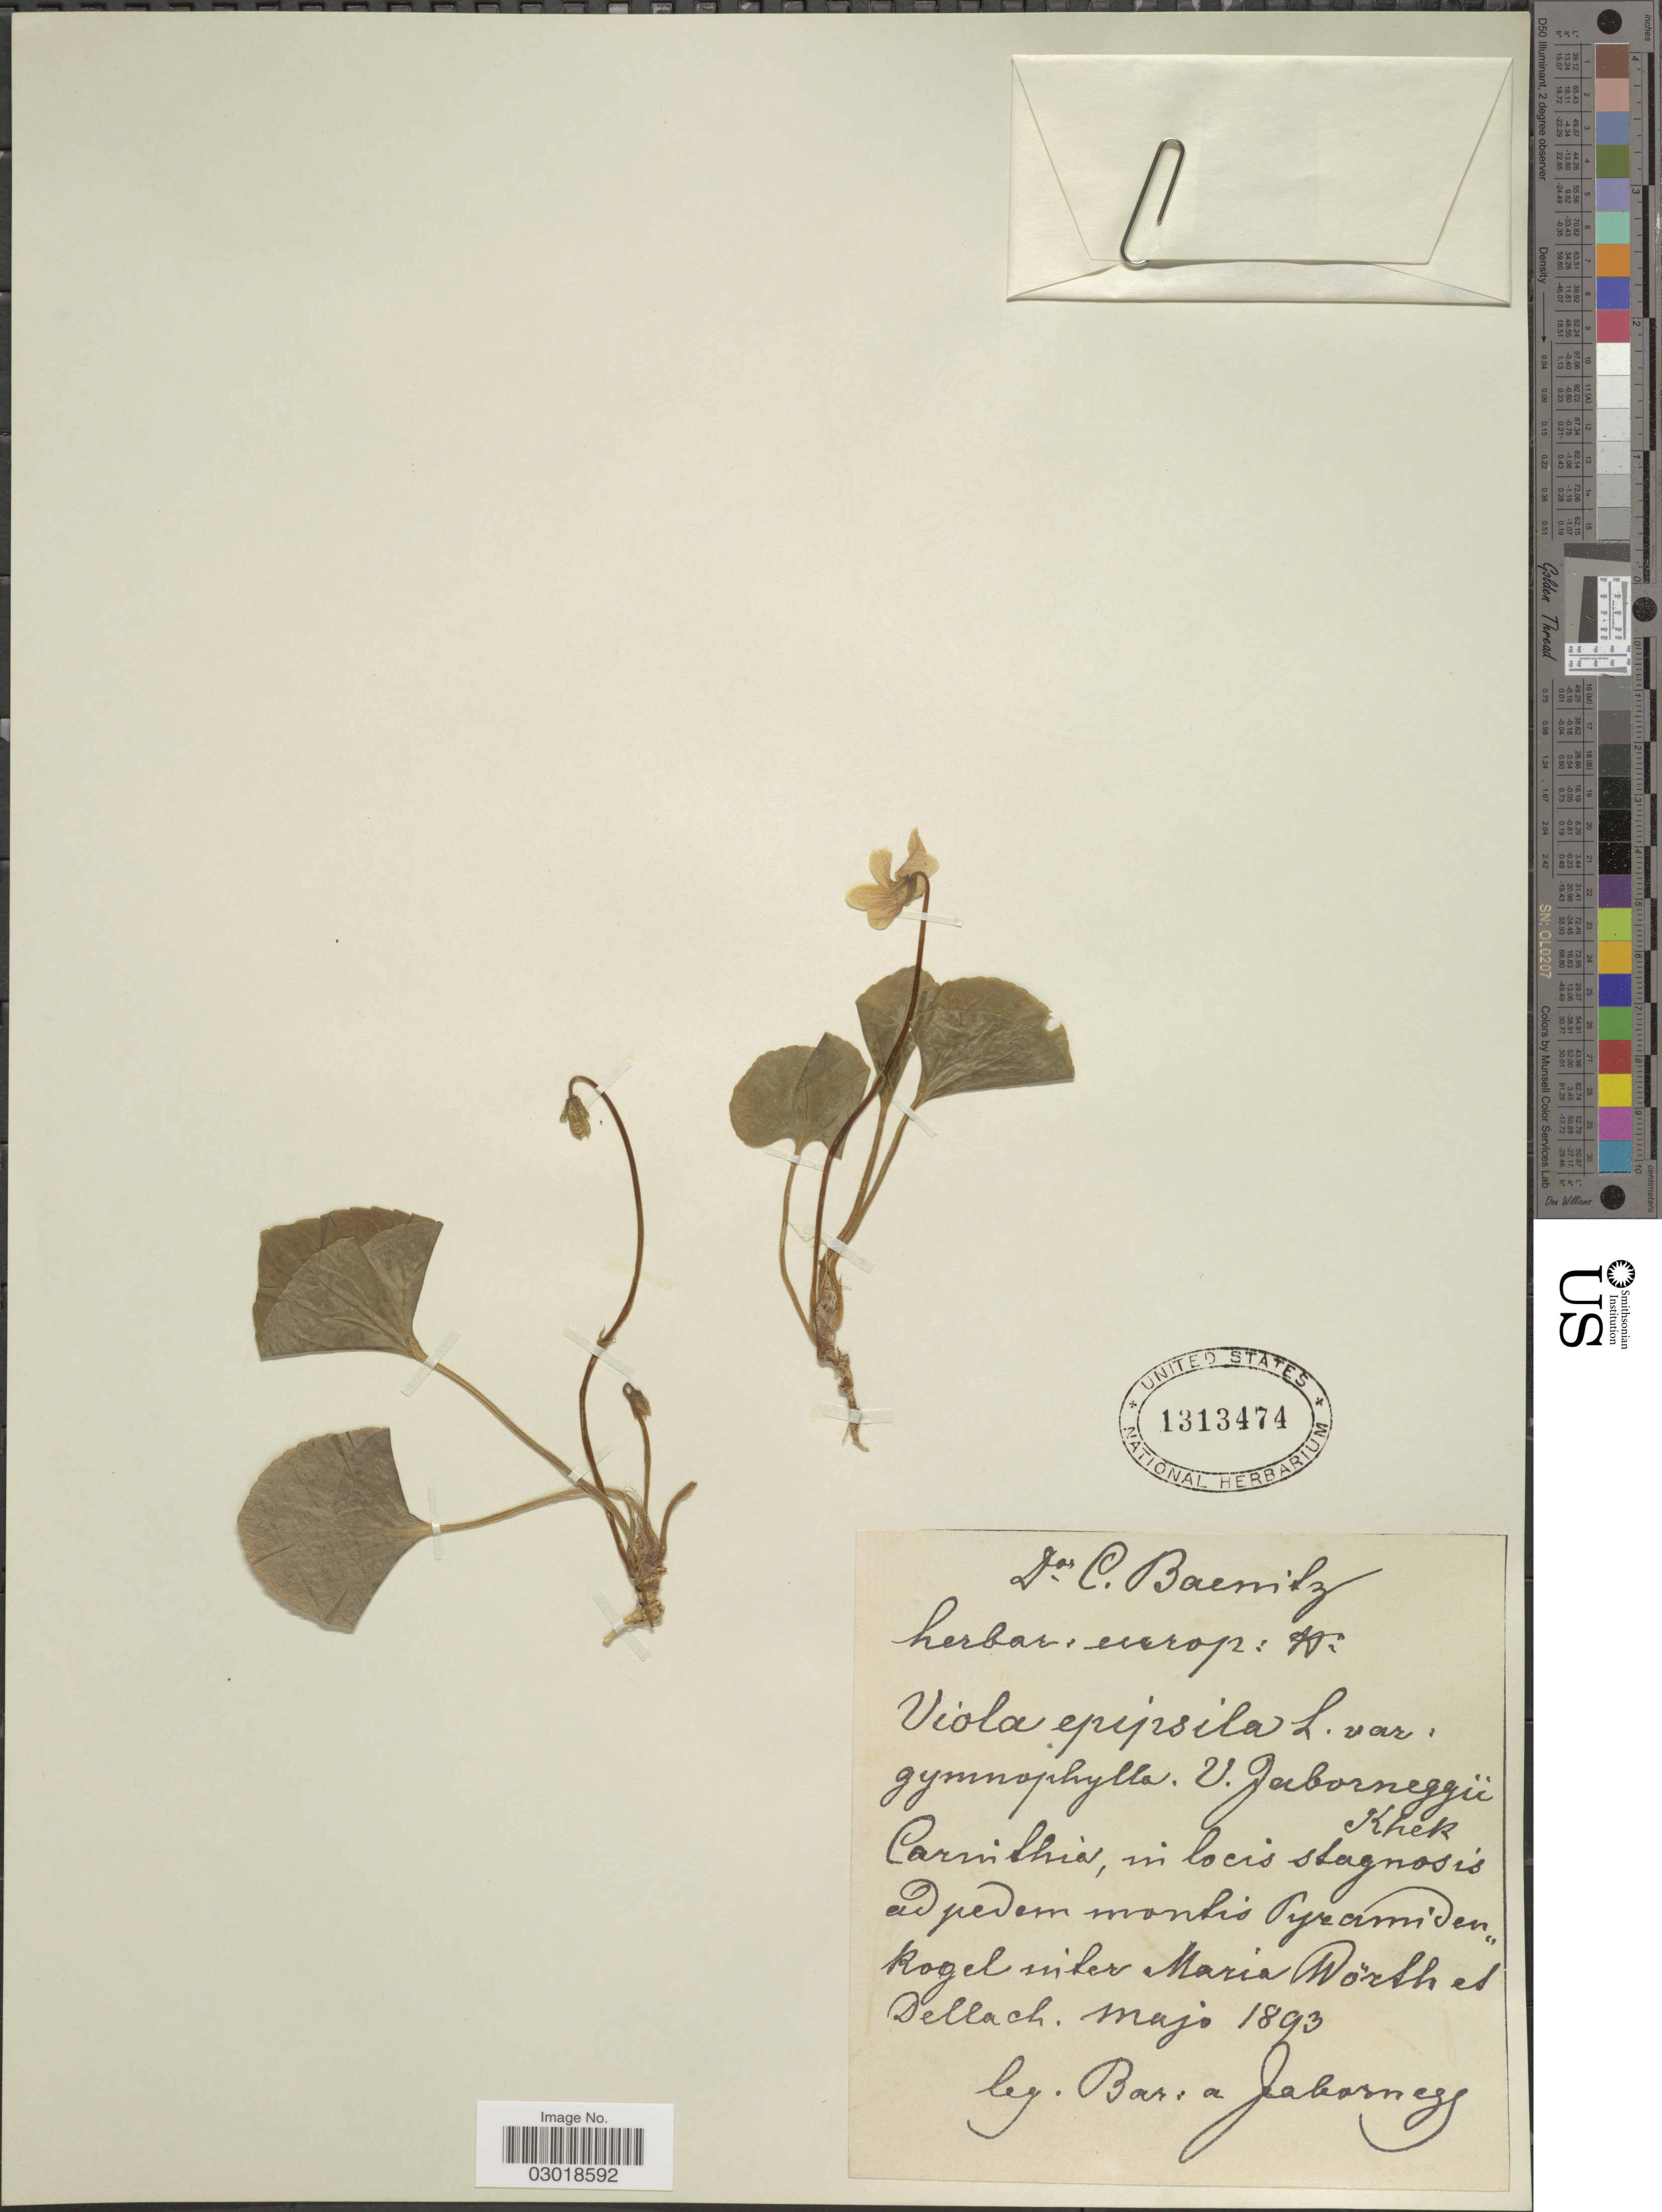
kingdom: Plantae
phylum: Tracheophyta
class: Magnoliopsida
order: Malpighiales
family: Violaceae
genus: Viola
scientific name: Viola epipsila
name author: Ledeb.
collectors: B. Jabornegg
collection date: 1893-05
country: Austria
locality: Carnithia, in locis stagnosis ad pedem montis Pyramiden Kogel inter Maria Wörth et Dellach.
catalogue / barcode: US 1313474